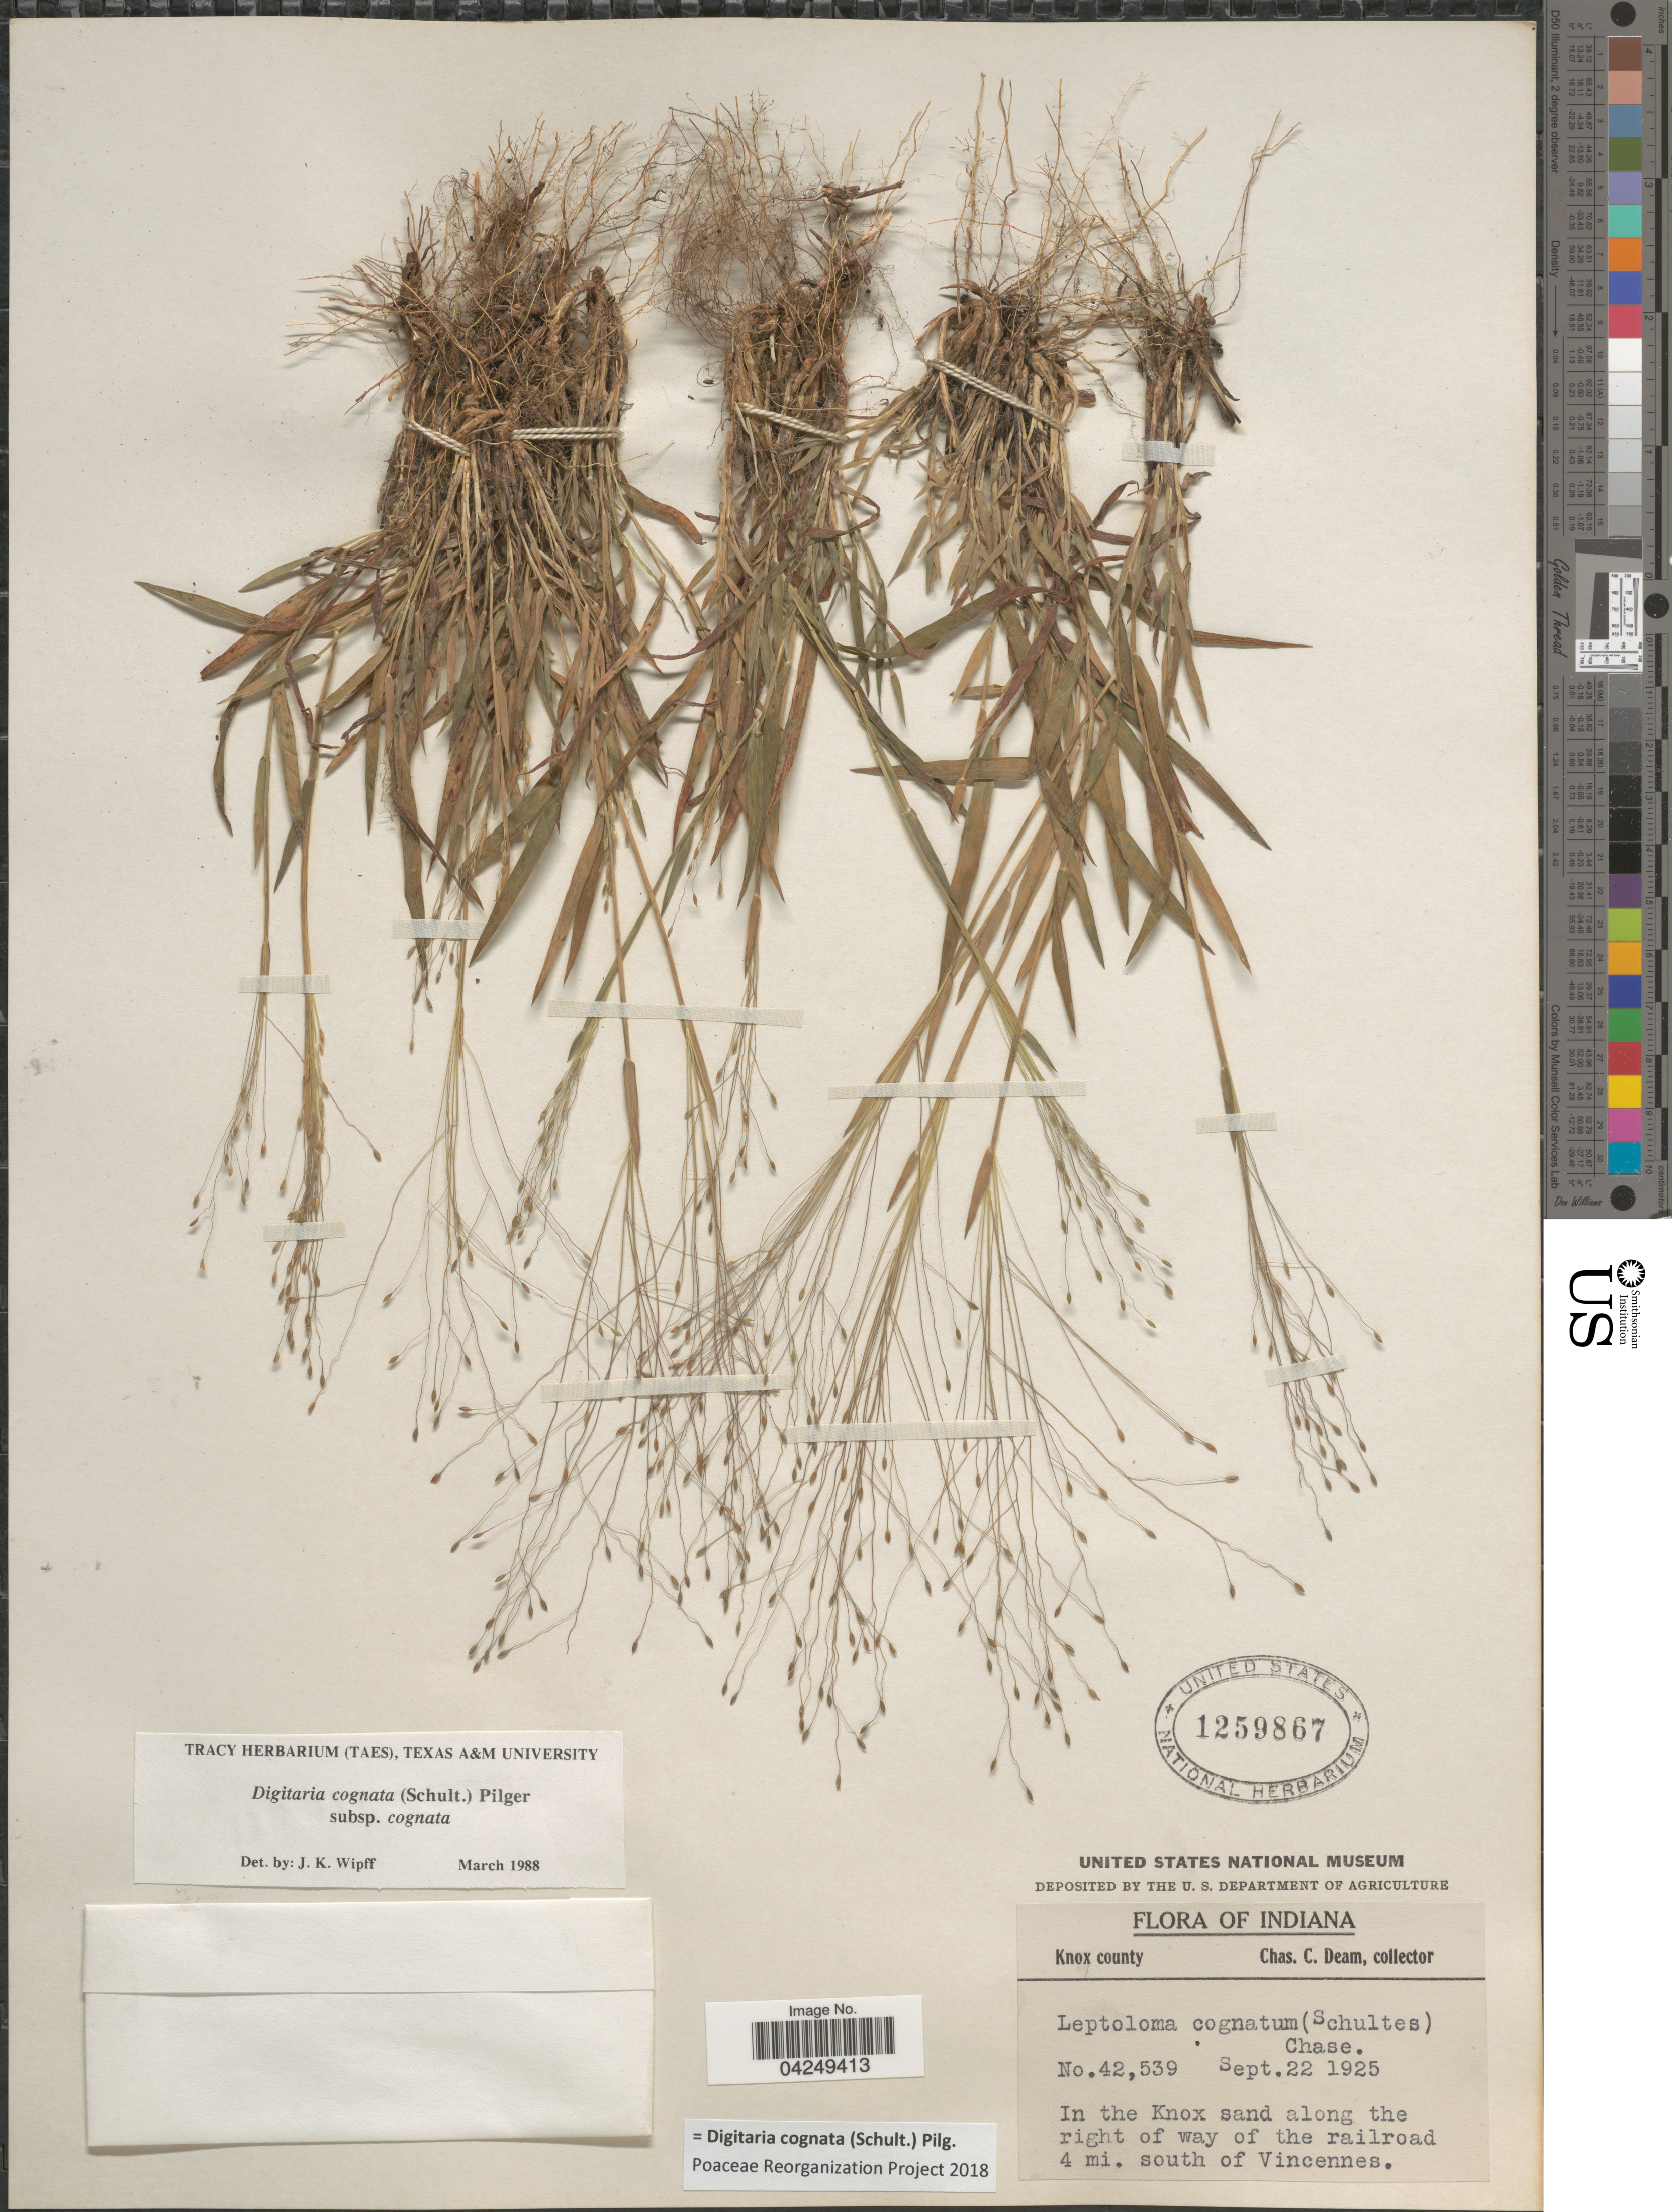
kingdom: Plantae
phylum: Tracheophyta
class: Liliopsida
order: Poales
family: Poaceae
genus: Digitaria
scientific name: Digitaria cognata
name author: (Scult.) Pilg.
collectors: C. C. Deam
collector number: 42539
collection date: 1925-09-22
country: United States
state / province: Indiana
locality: Knox county. In the Knox sand along the right of way of the railroad 4 mi. south of Vincennes.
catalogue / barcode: US 1259867